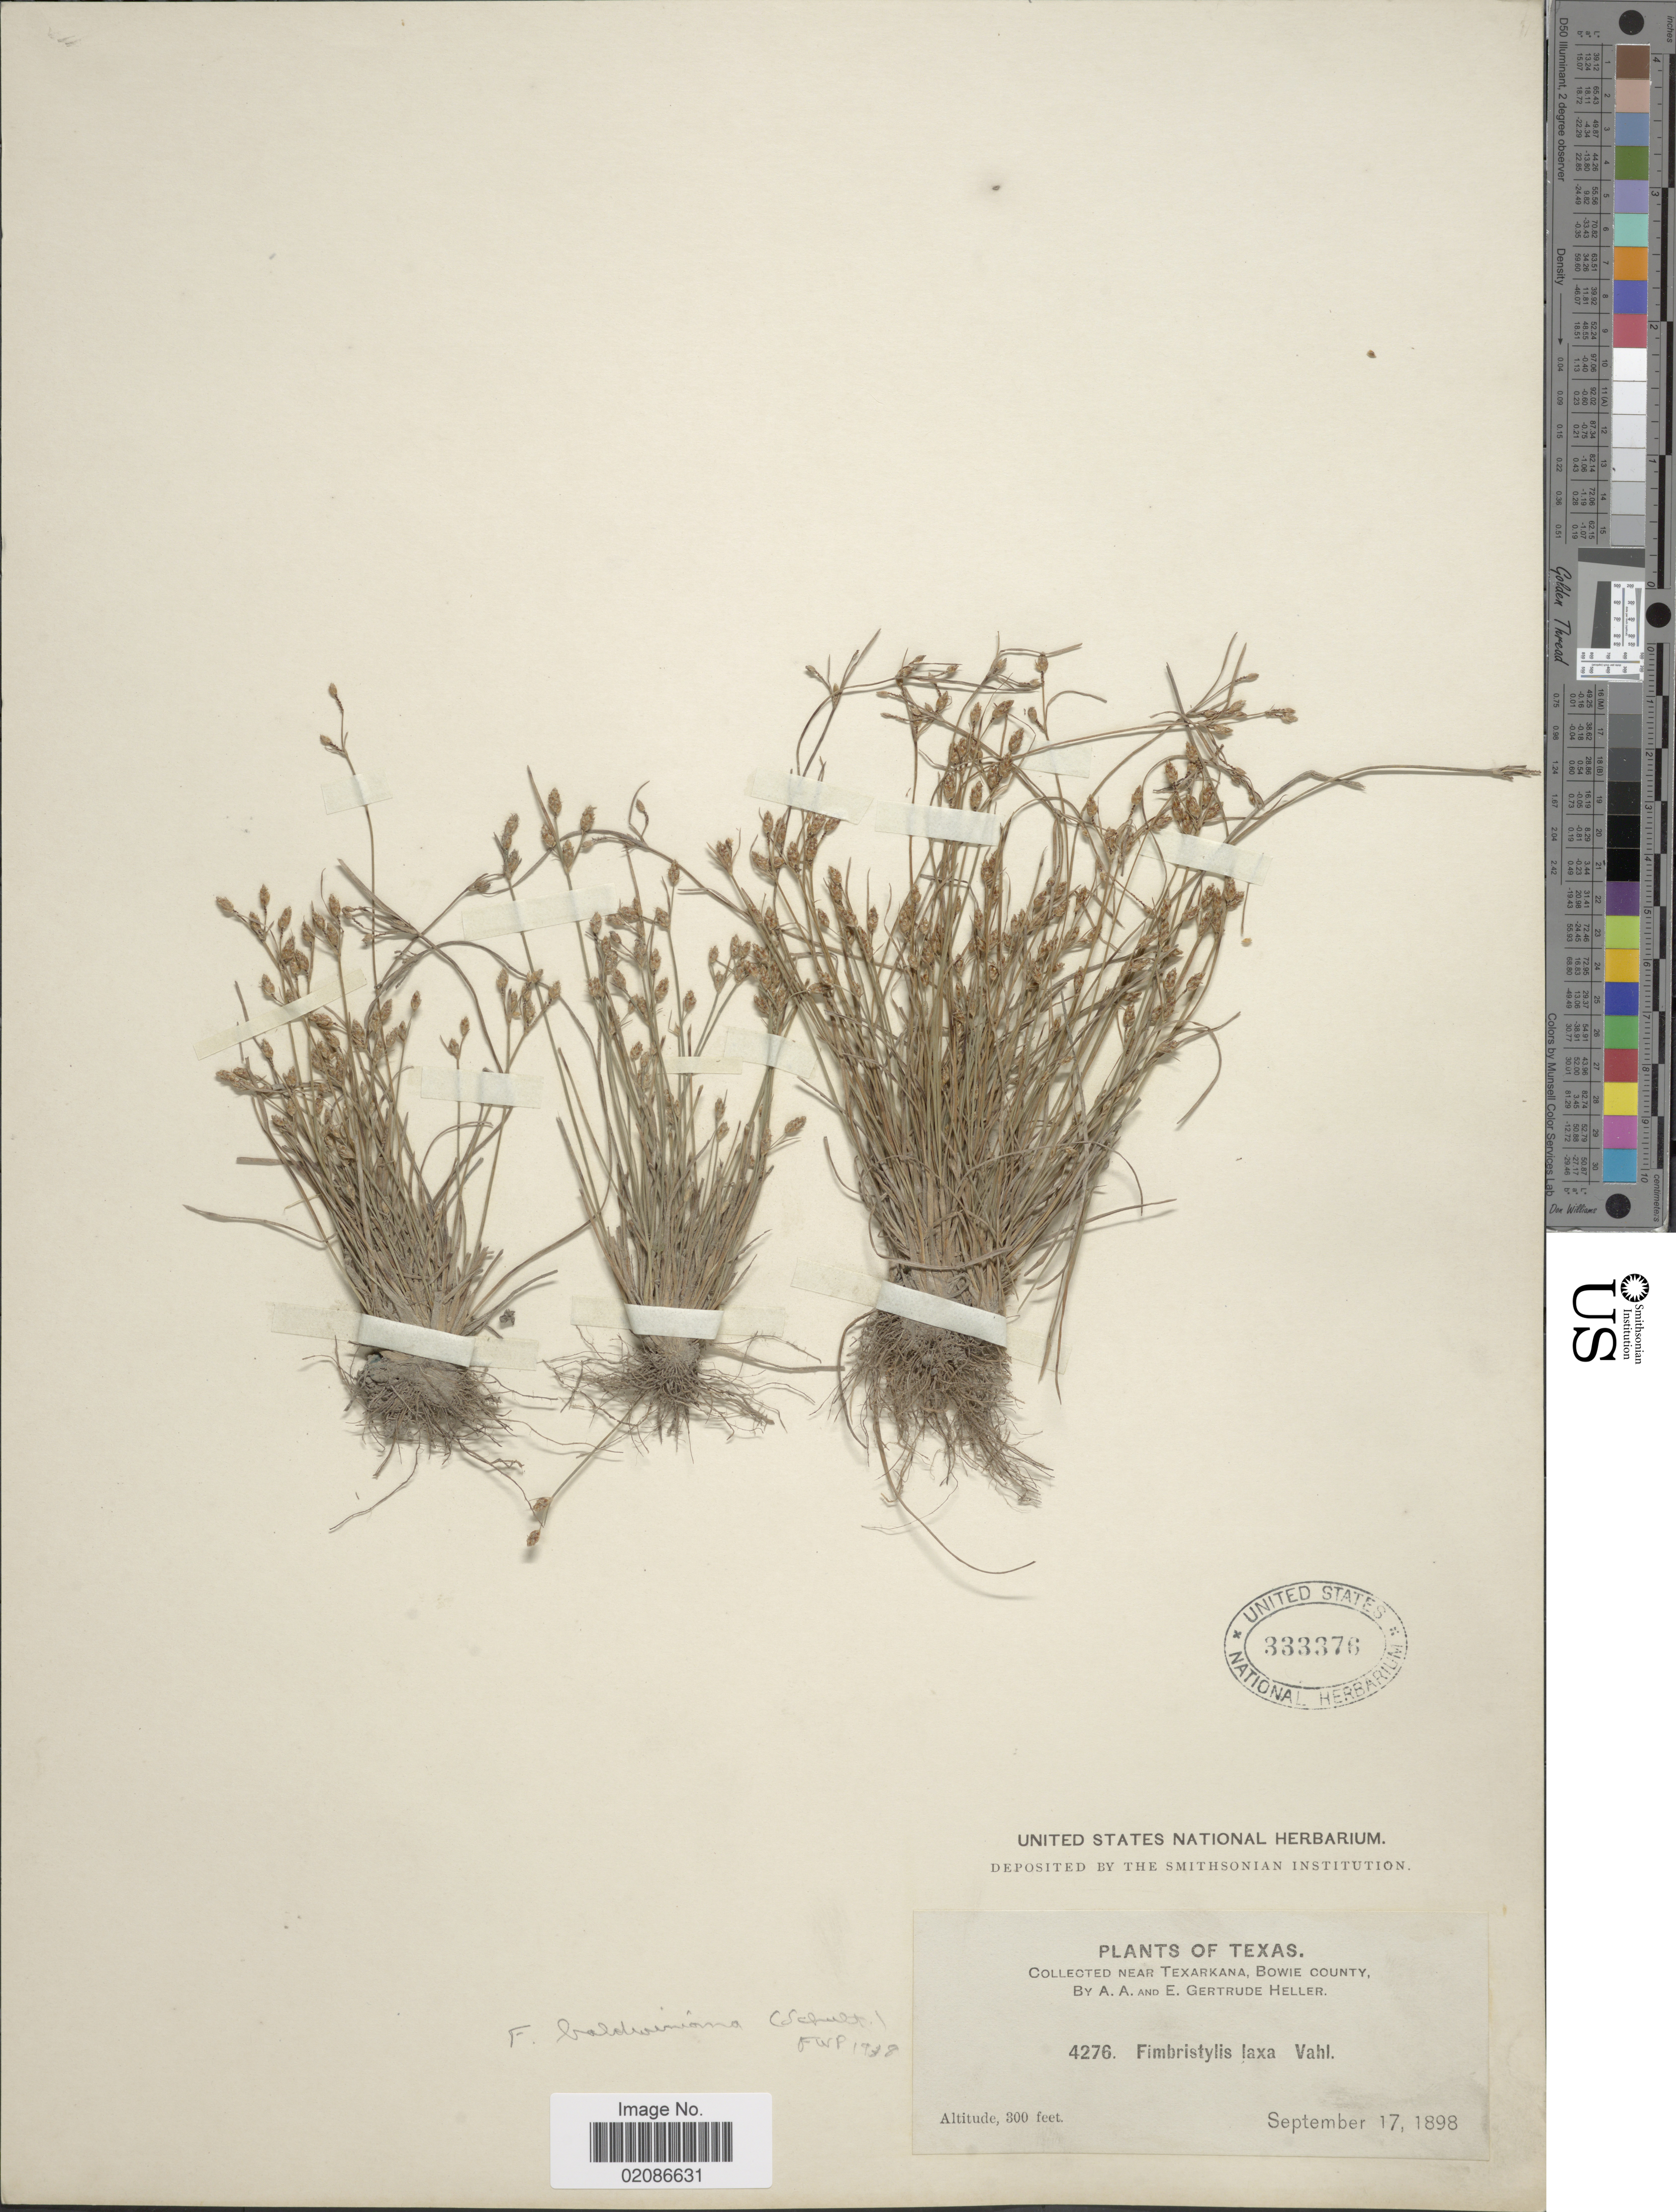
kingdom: Plantae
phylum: Tracheophyta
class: Liliopsida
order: Poales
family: Cyperaceae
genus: Fimbristylis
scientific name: Fimbristylis dichotoma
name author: (L.) Vahl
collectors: A. A. Heller & E. Gertrude Heller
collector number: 4276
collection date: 1898-09-17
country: United States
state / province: Texas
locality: Near Texarkana, Bowie County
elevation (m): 91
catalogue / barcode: US 333376